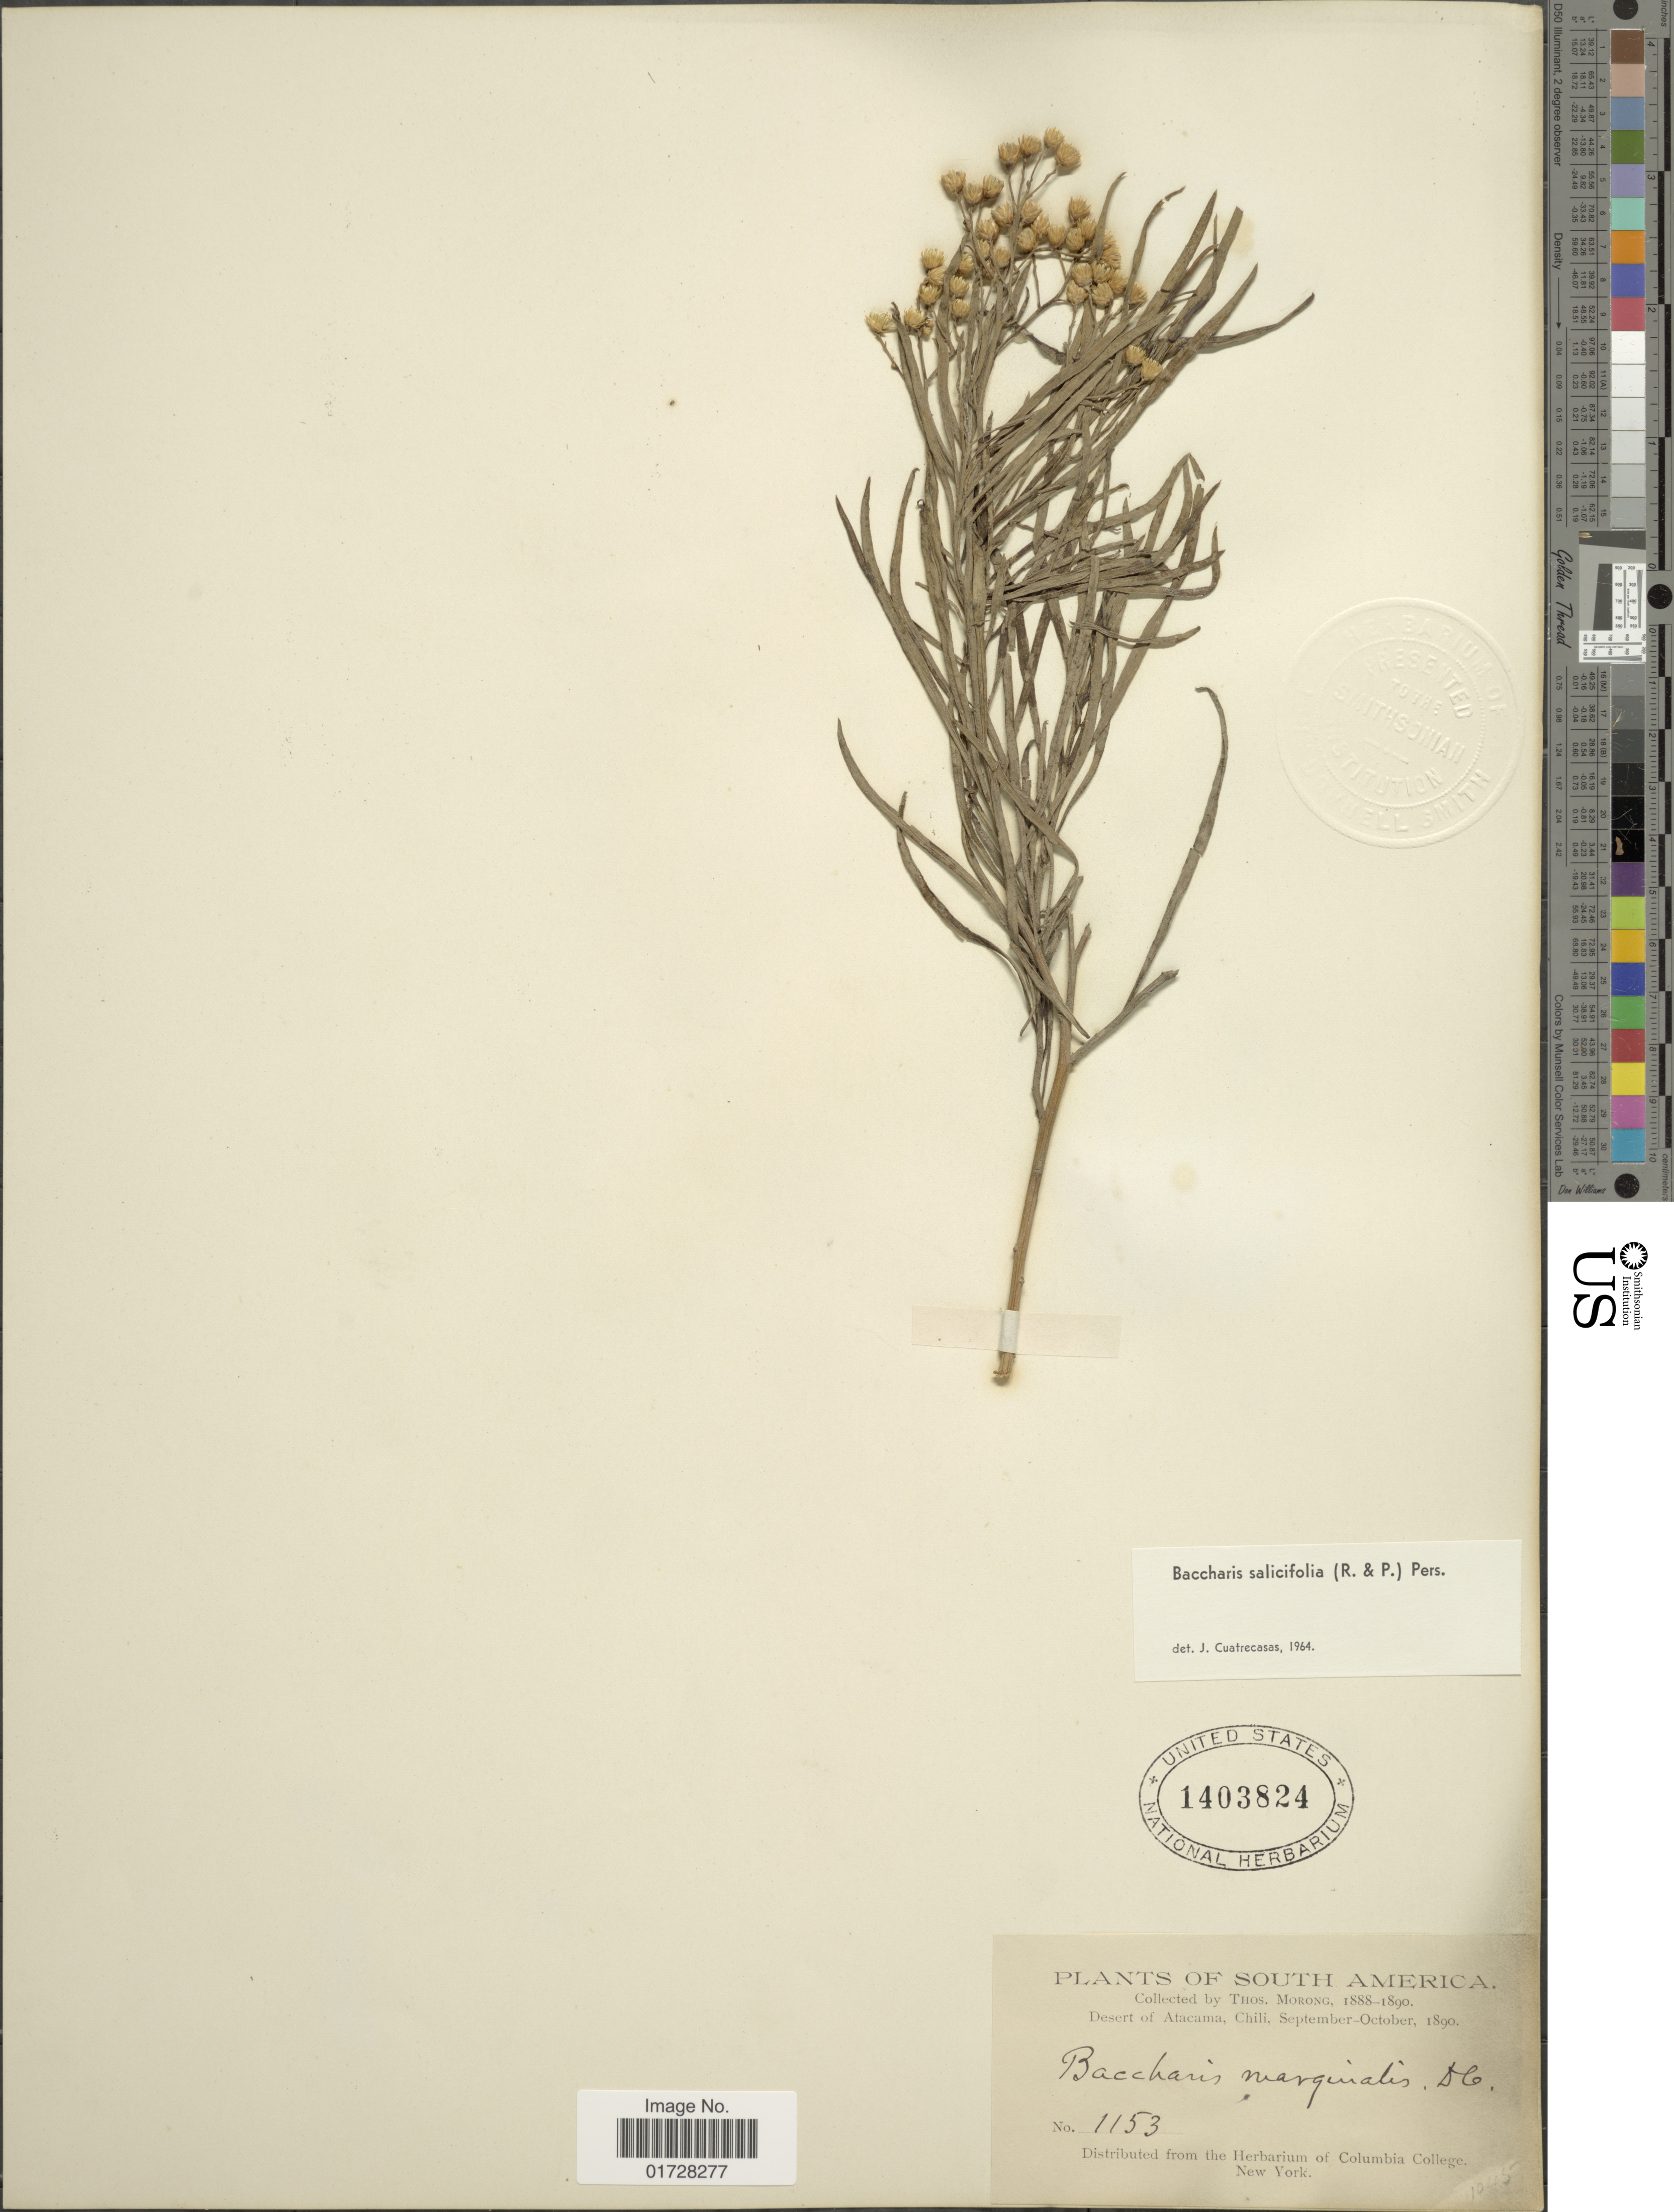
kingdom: Plantae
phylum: Tracheophyta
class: Magnoliopsida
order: Asterales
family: Asteraceae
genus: Baccharis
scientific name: Baccharis salicifolia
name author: (Ruiz & Pav.) Pers.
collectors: ex herb. T. Morong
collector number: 1153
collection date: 1890-09/1890-10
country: Chile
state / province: Atacama (III)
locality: South America, Desert of Atacama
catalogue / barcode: US 1403824